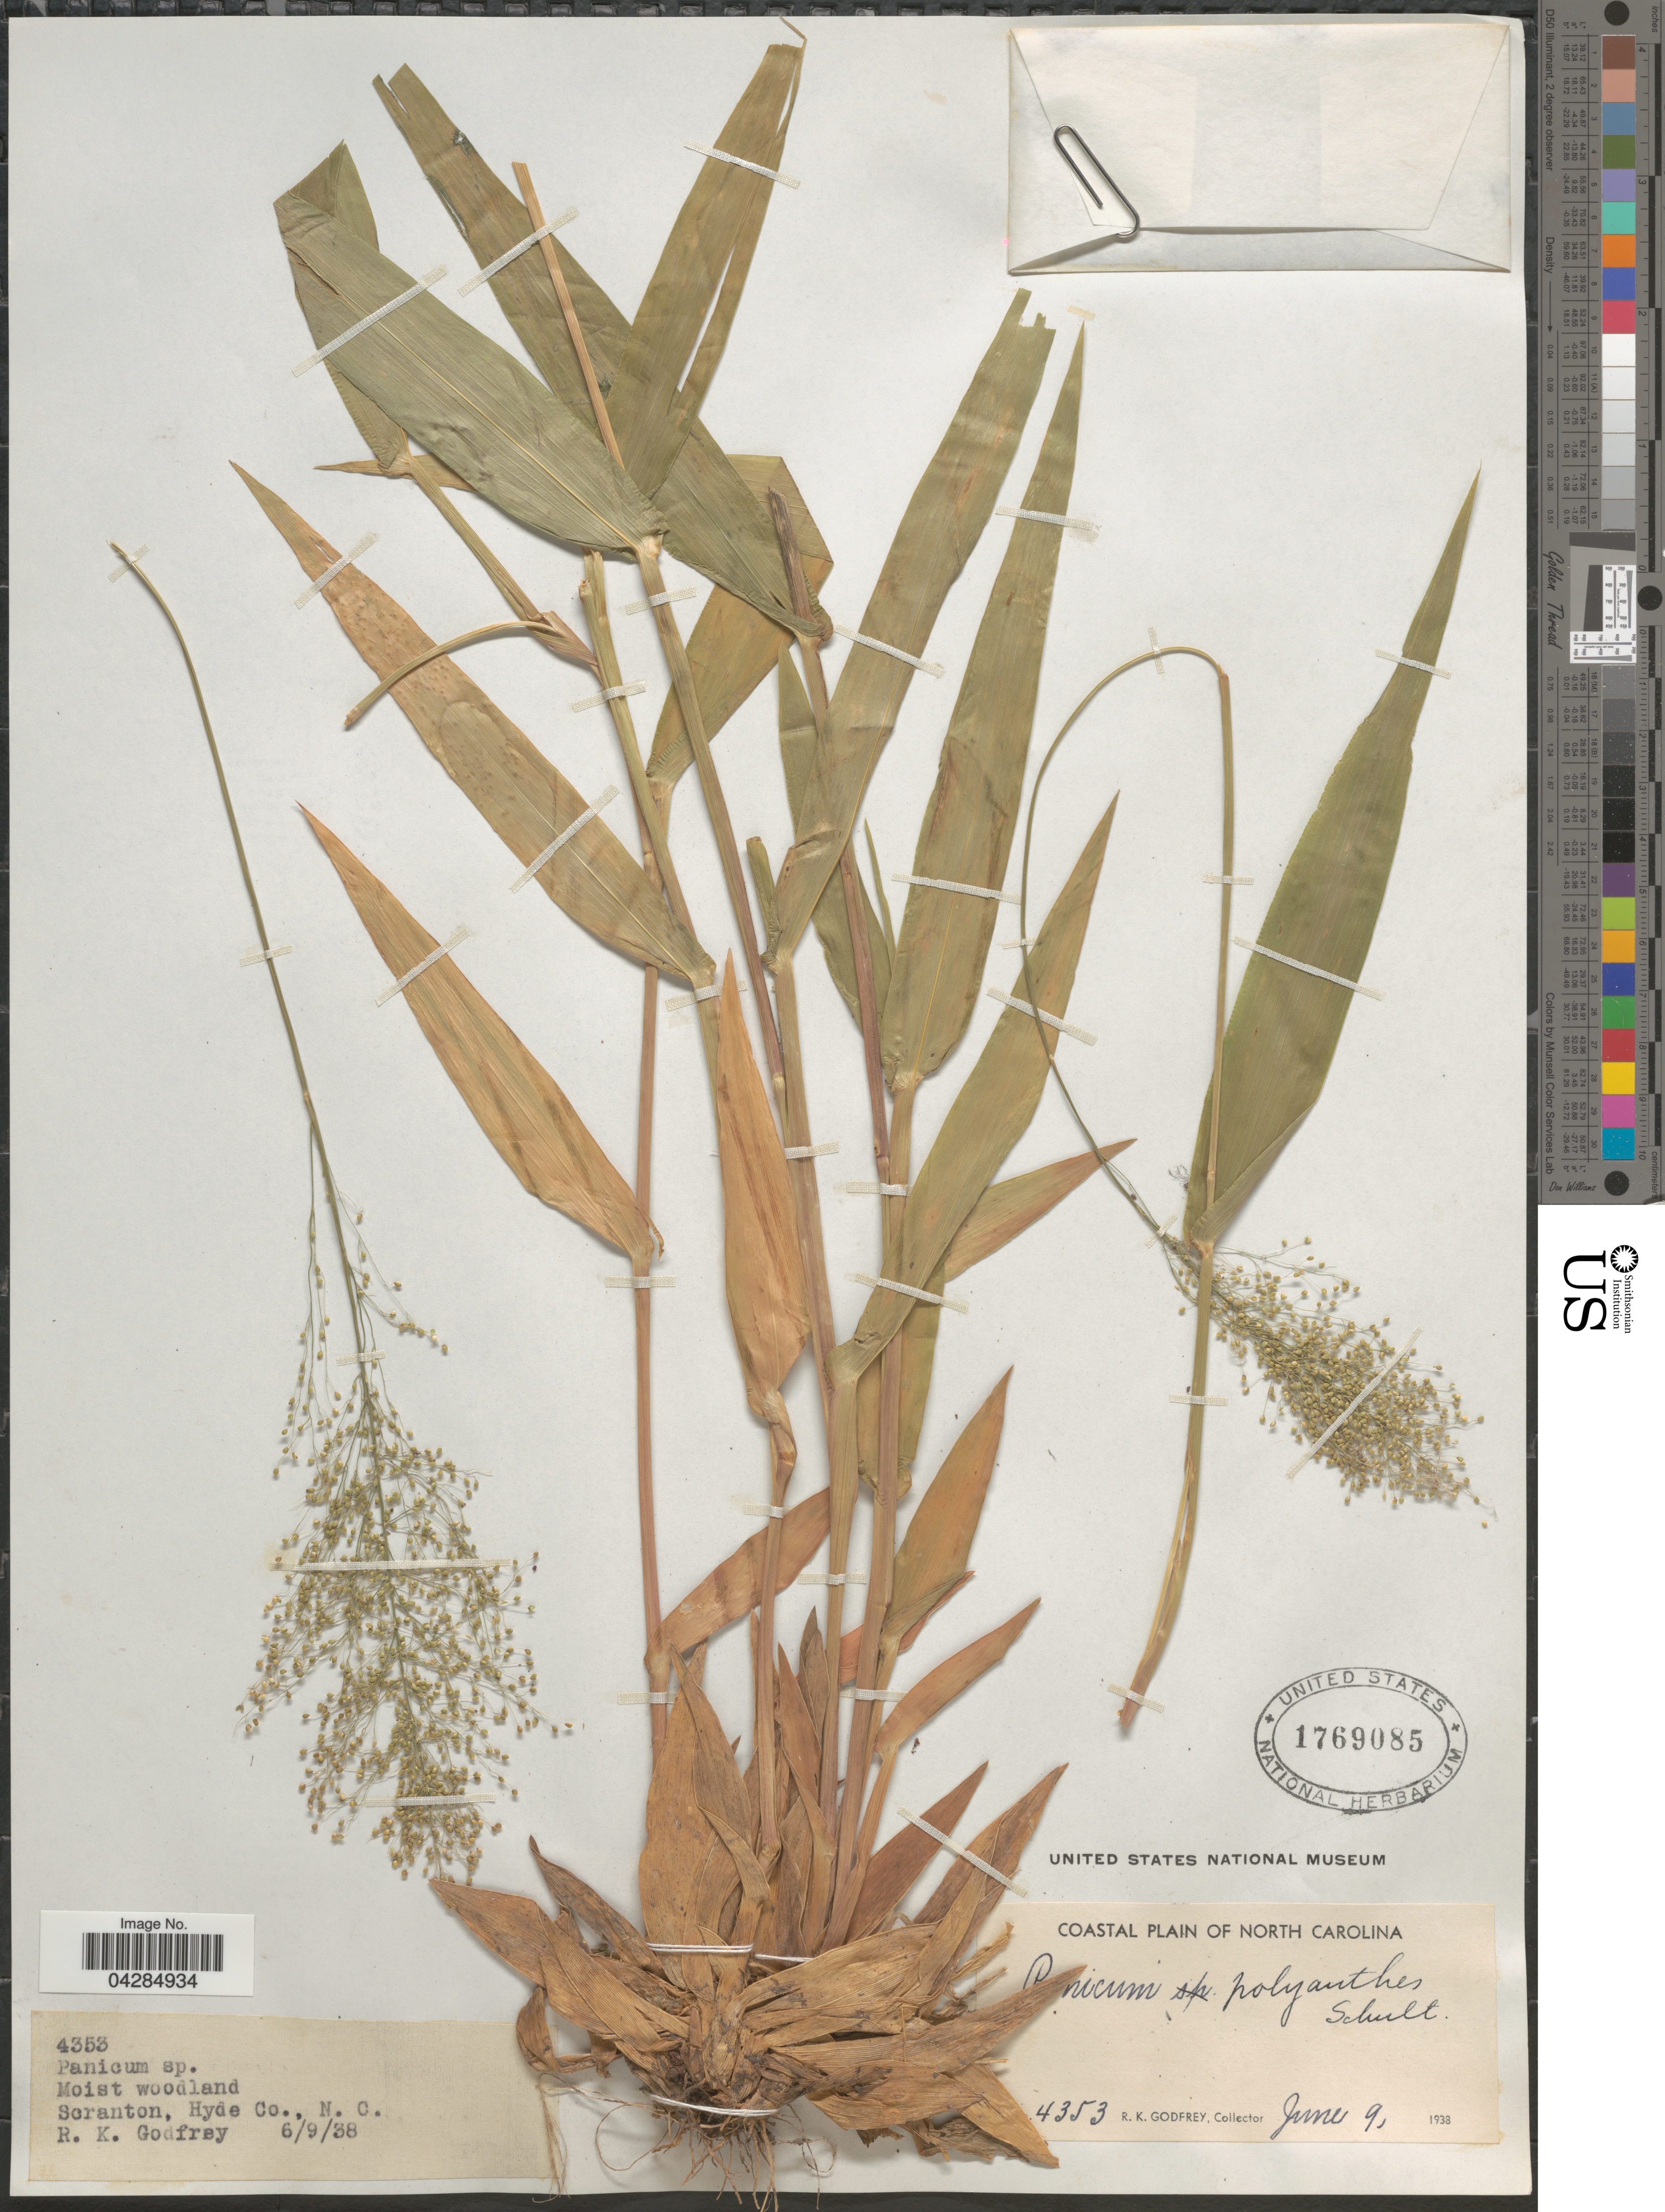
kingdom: Plantae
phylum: Tracheophyta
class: Liliopsida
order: Poales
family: Poaceae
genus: Dichanthelium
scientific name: Dichanthelium polyanthes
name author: (Schult.) Mohlenbr.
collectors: R. K. Godfrey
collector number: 4353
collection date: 1938-06-09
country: United States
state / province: North Carolina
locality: Coastal Plain of North Carolina. Scranton, Hyde Co.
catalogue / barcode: US 1769085